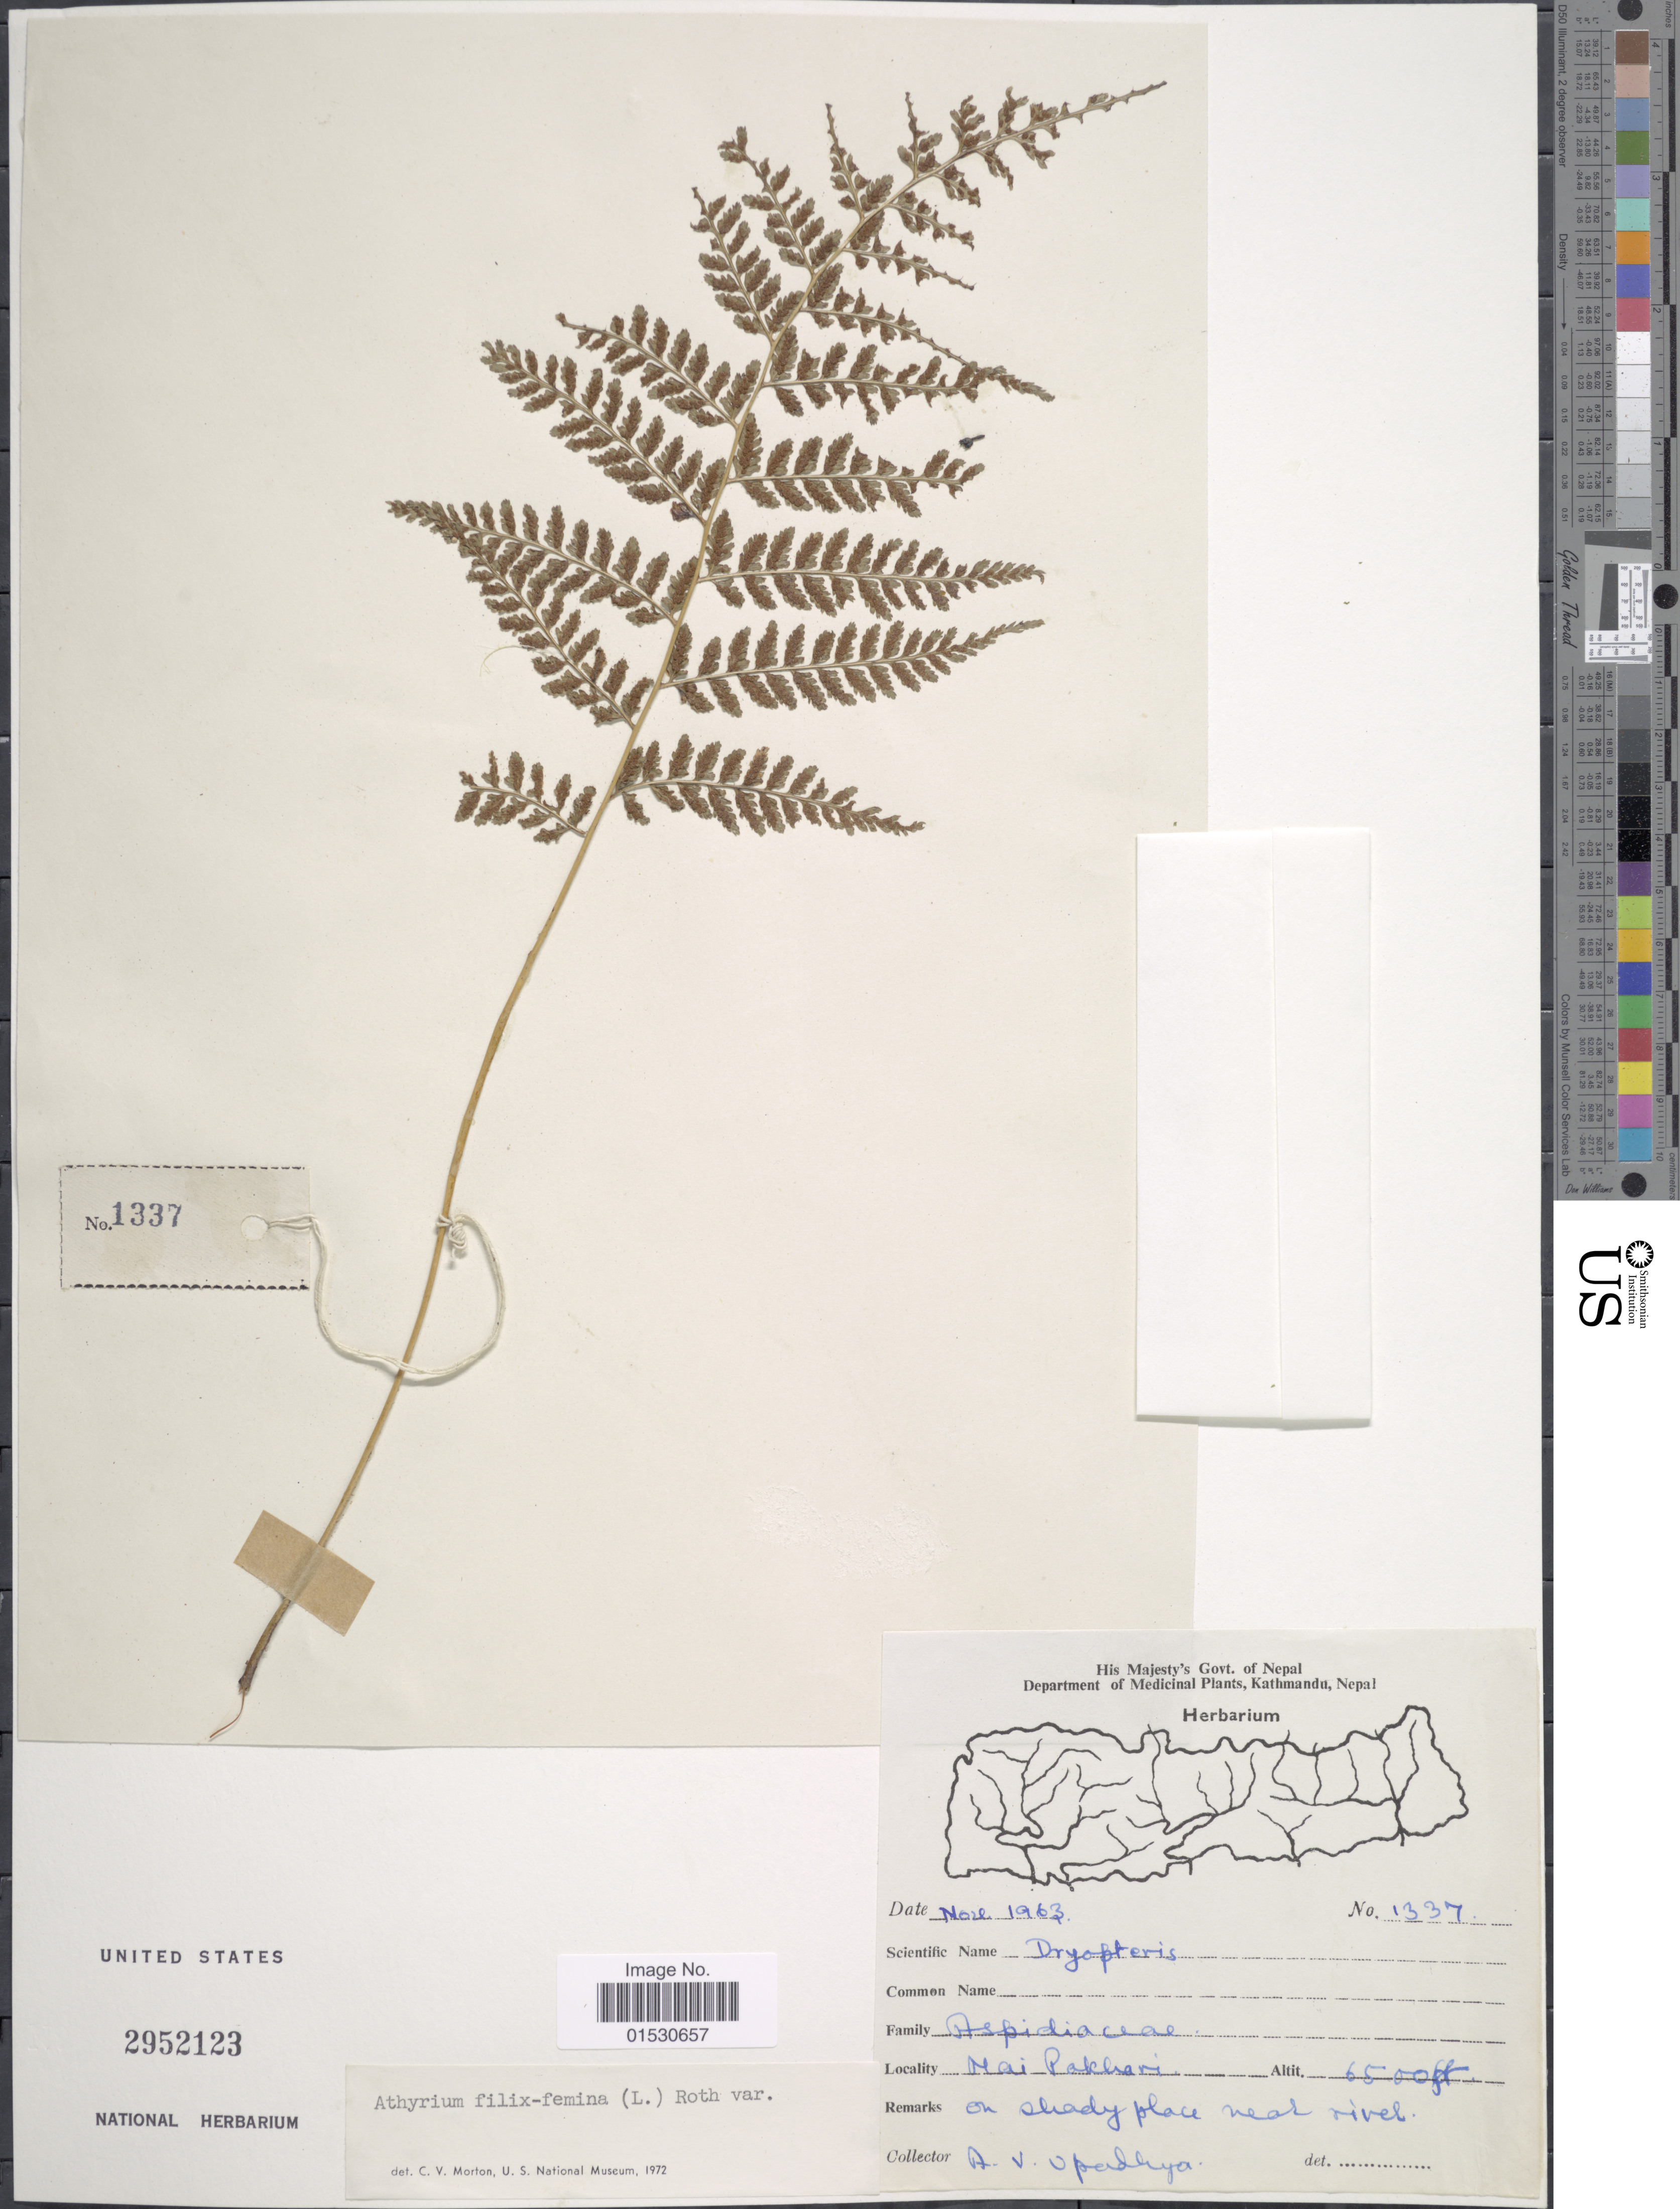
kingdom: Plantae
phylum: Tracheophyta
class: Polypodiopsida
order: Polypodiales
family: Athyriaceae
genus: Athyrium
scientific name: Athyrium filix-femina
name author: (L.) Roth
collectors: A. Upadhya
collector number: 1337*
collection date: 1963-11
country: Nepal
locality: Mai Pakhari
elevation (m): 1981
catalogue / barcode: US 2952123